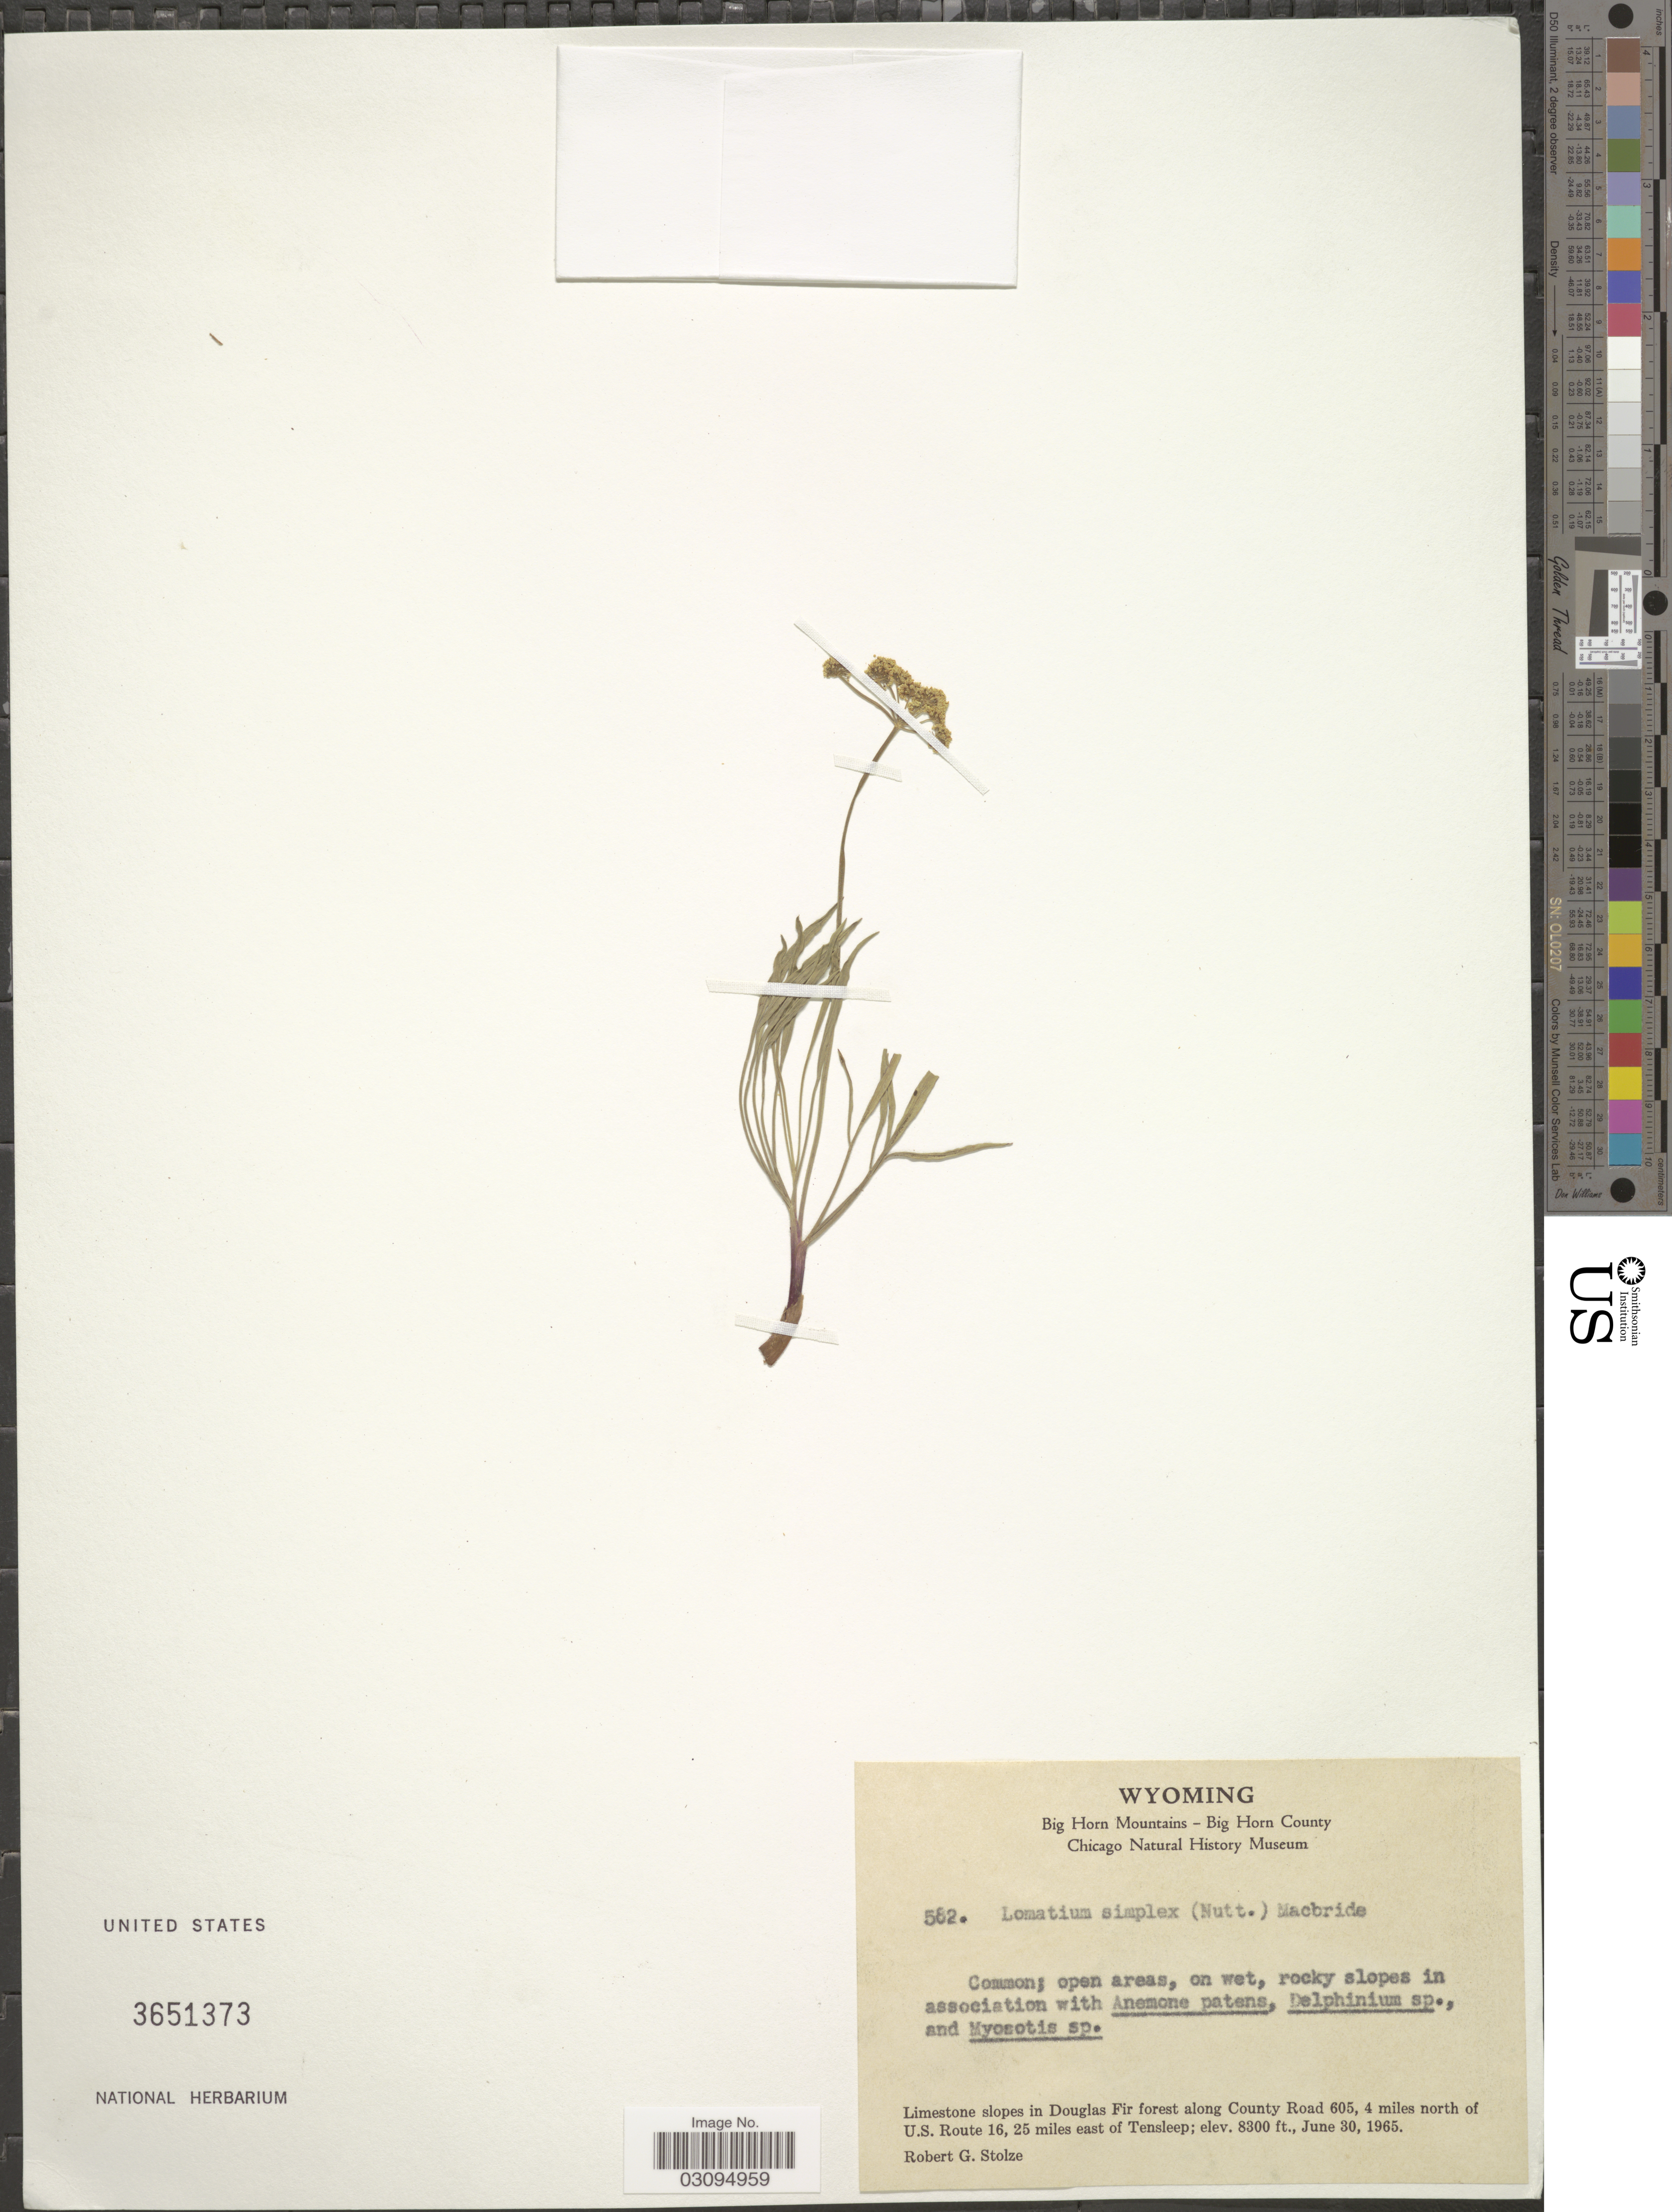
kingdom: Plantae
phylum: Tracheophyta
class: Magnoliopsida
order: Apiales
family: Apiaceae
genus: Lomatium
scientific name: Lomatium simplex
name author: (Nutt. ex S. Watson) J.F. Macbr.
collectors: R. G. Stolze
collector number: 582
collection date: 1965-06-30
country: United States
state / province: Wyoming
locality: Big Horn Mountains - Big Horn County, Limestone slopes in Douglas Fir forest along County Road 605, 4 miles north of U.S. Route 16, 25 miles east of Tensleep.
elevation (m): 2530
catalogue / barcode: US 3651373